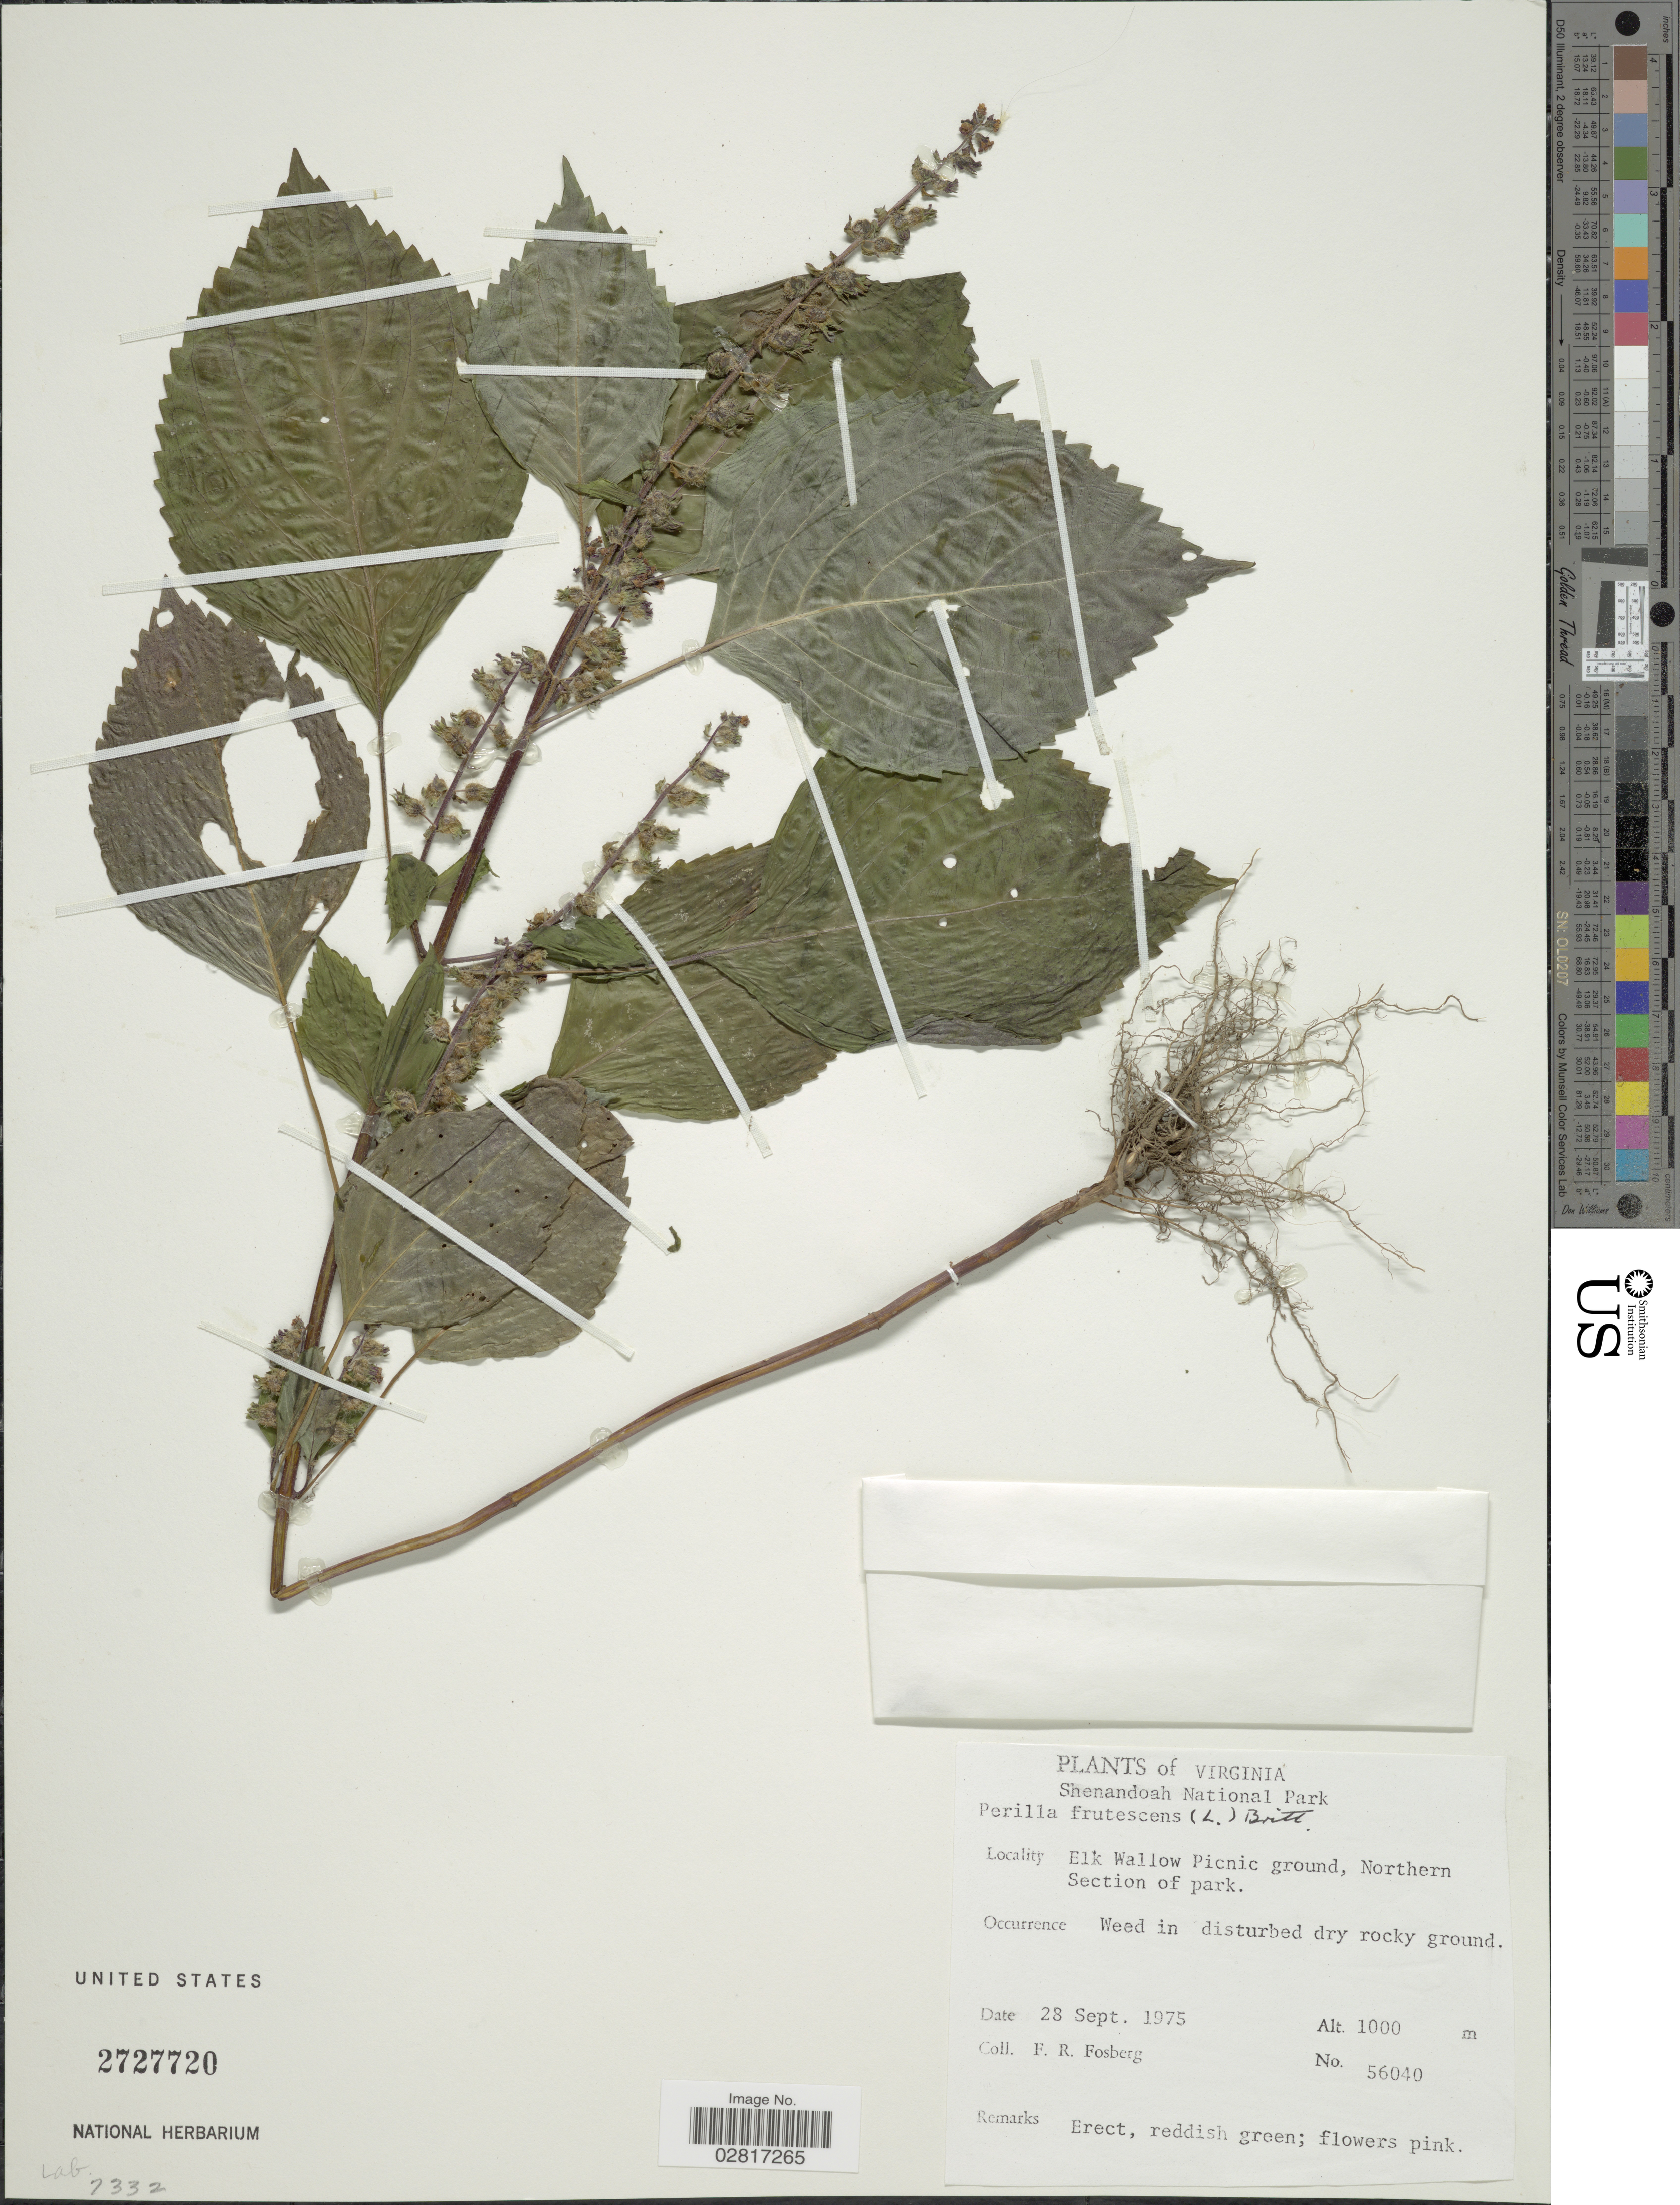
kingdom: Plantae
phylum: Tracheophyta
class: Magnoliopsida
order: Lamiales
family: Lamiaceae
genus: Perilla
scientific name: Perilla frutescens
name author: (L.) Britton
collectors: F. R. Fosberg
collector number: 56040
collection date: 1975-09-28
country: United States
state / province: Virginia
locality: Shenandoah National Park. Elk Wallow Picnic ground, Northern Section of park.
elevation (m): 1000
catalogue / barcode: US 2727720